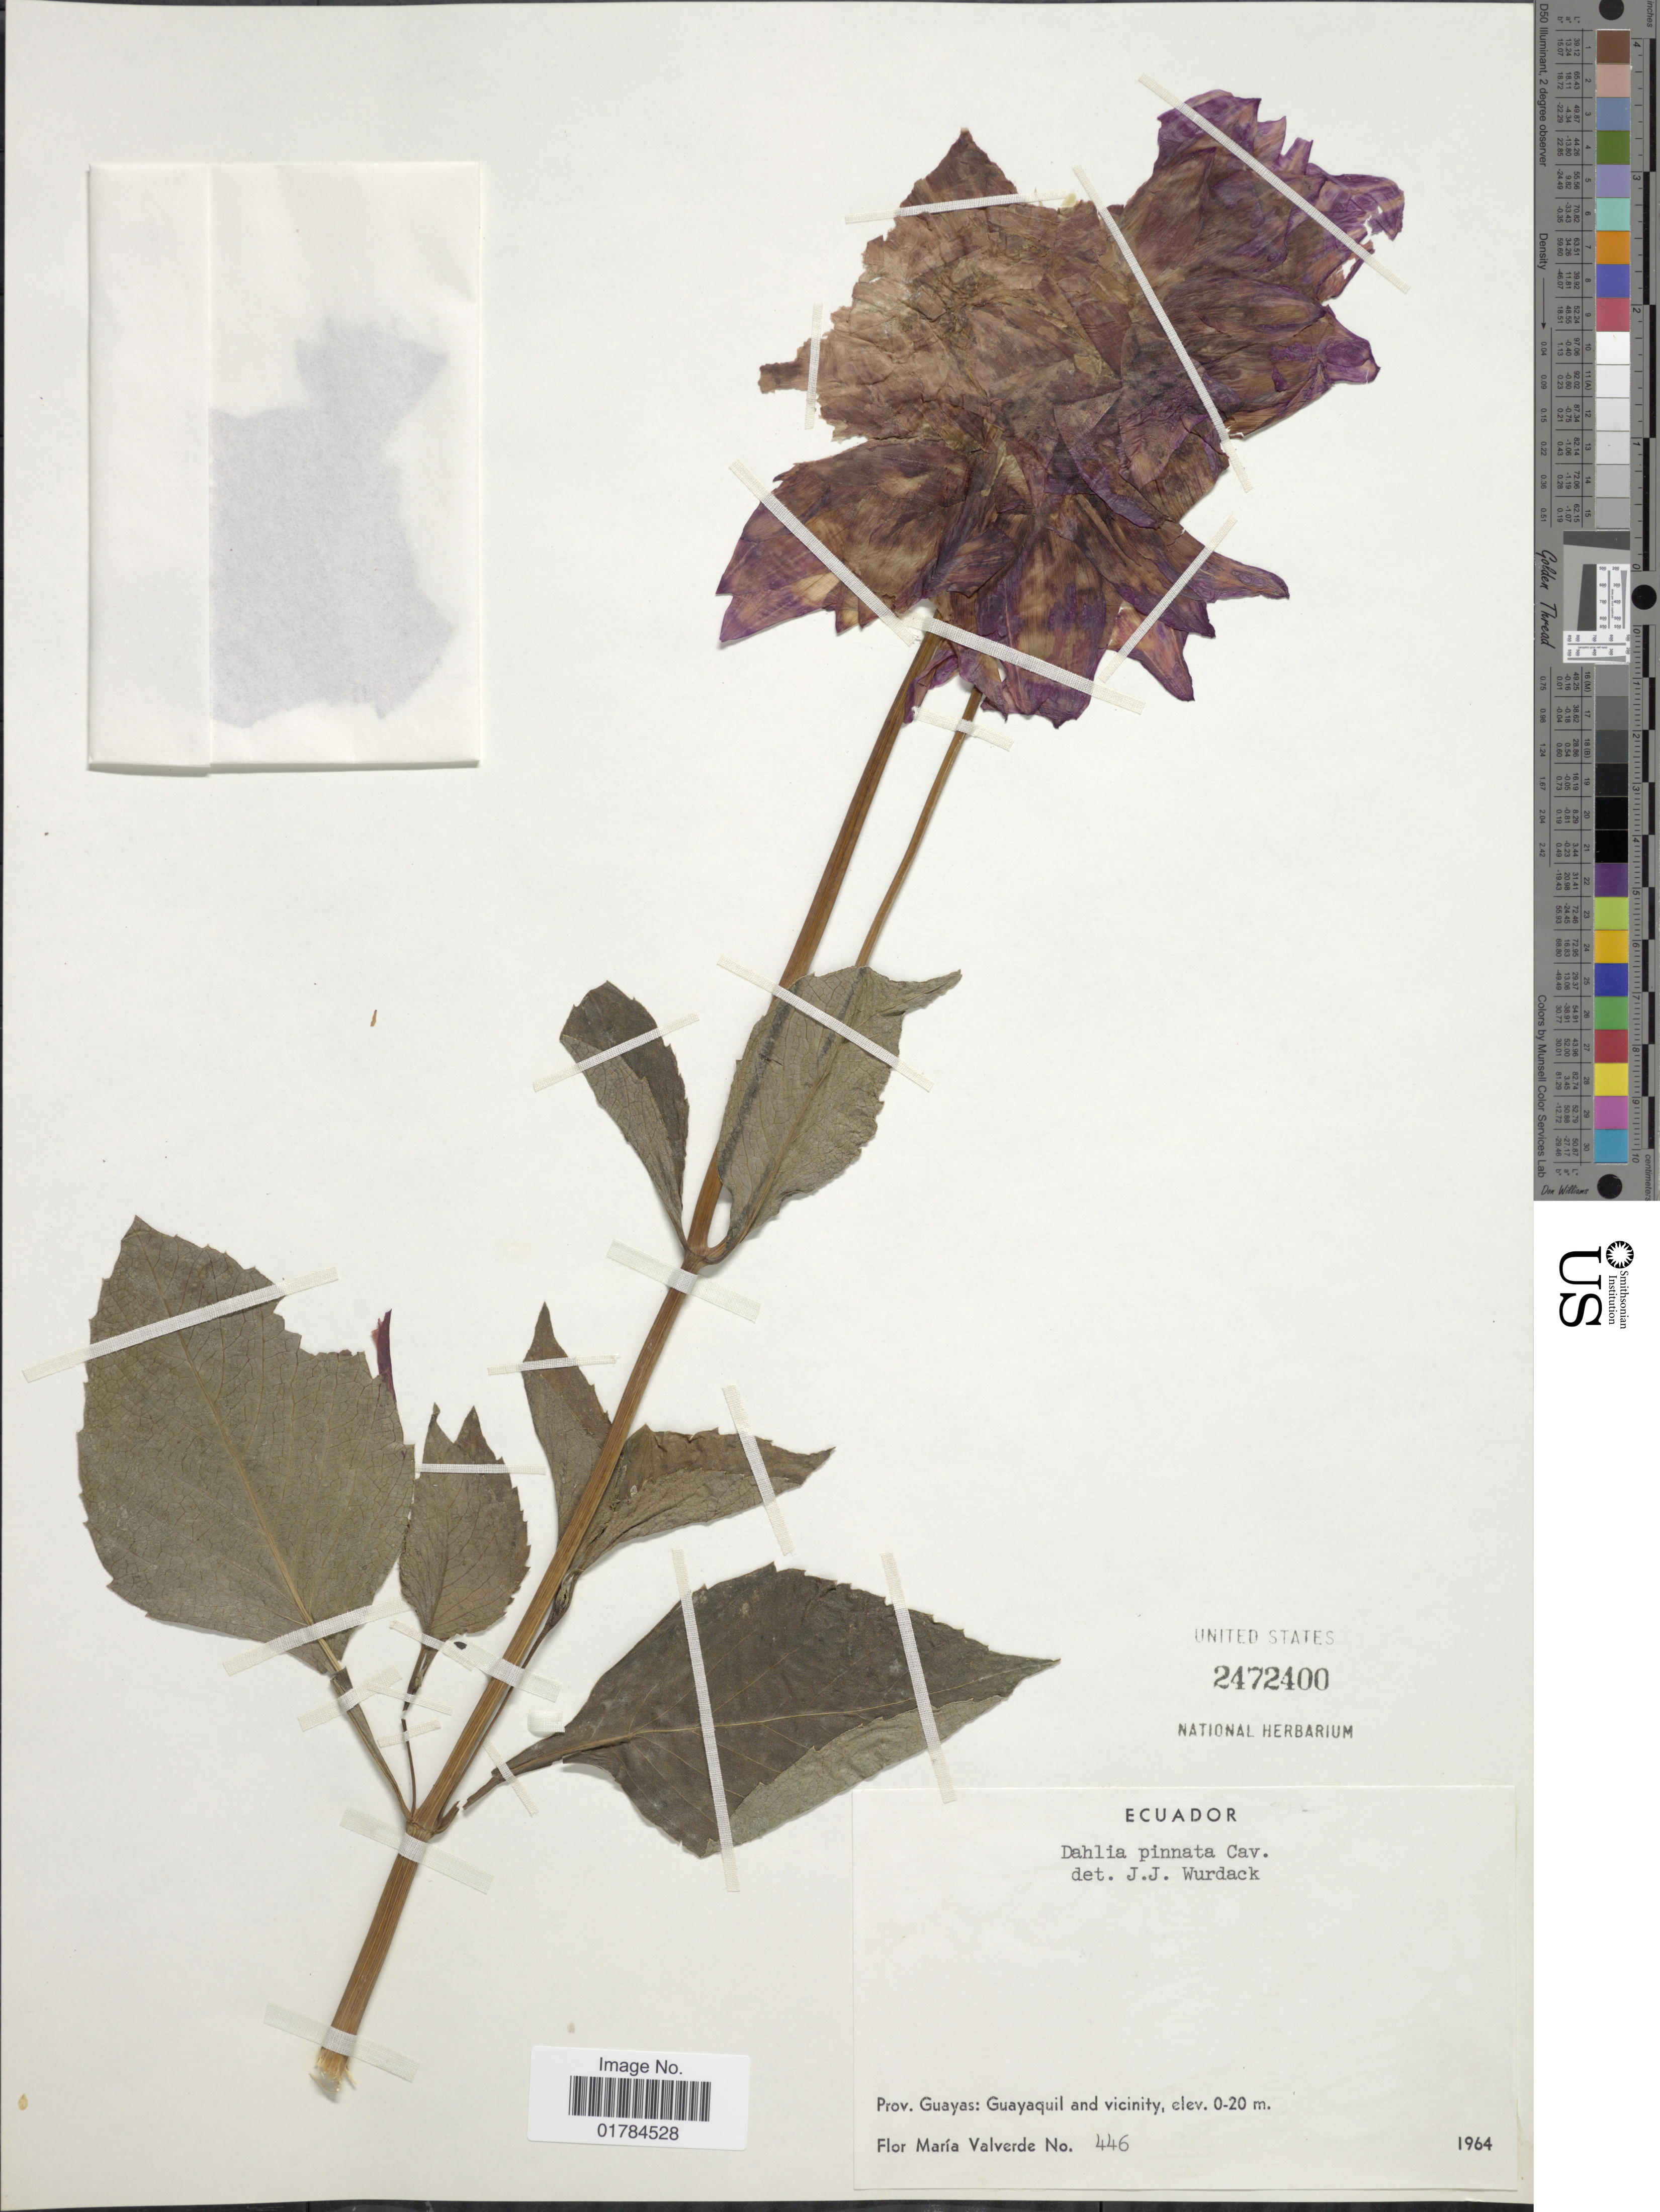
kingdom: Plantae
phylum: Tracheophyta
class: Magnoliopsida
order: Asterales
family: Asteraceae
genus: Dahlia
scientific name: Dahlia pinnata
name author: Cav.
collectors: F. M. Valverde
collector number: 446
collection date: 1964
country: Ecuador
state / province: Guayas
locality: Guayaquil and vicinity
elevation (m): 0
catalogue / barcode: US 2472400